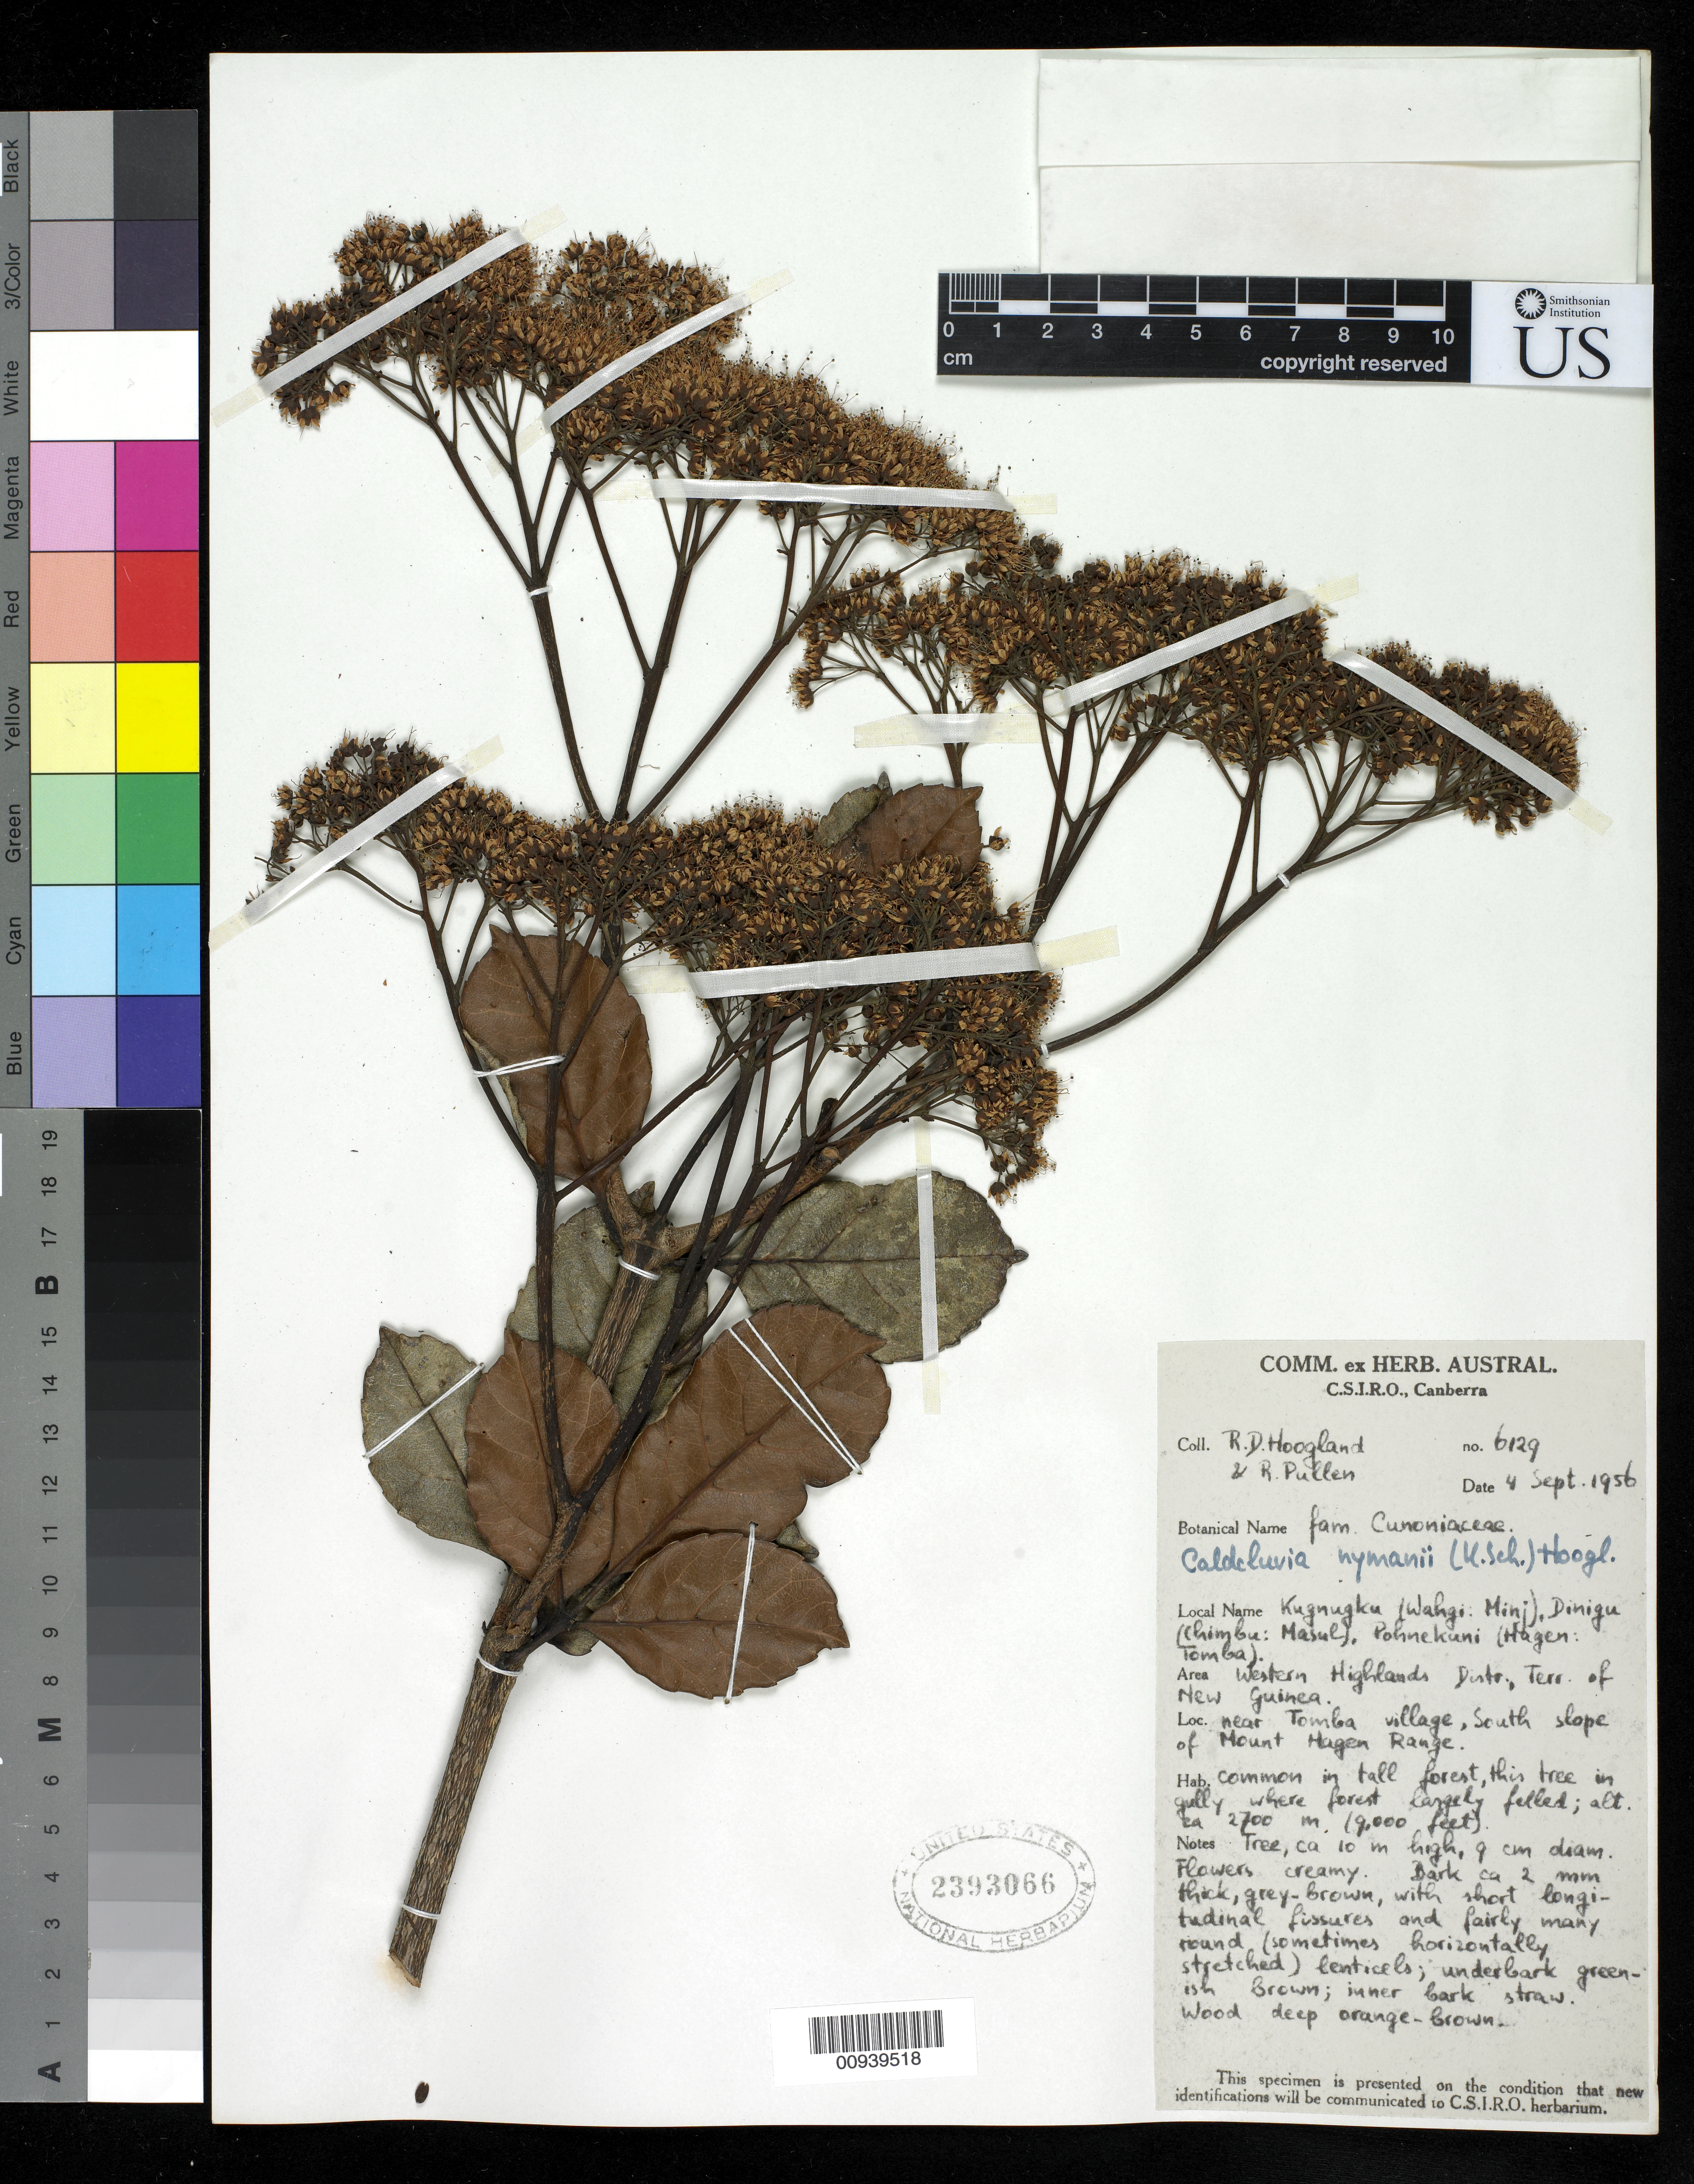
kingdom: Plantae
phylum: Tracheophyta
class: Magnoliopsida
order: Oxalidales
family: Cunoniaceae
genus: Opocunonia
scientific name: Opocunonia nymanii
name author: (K. Schum.) Schltr.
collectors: R. D. Hoogland & R. Pullen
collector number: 6129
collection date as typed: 04 Sep 1956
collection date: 1956-09-04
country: Papua New Guinea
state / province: Western Highlands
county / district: Mount Hagen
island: New Guinea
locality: near Tomba village, South slope of Mount Hagen Range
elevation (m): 2700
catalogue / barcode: US 2393066